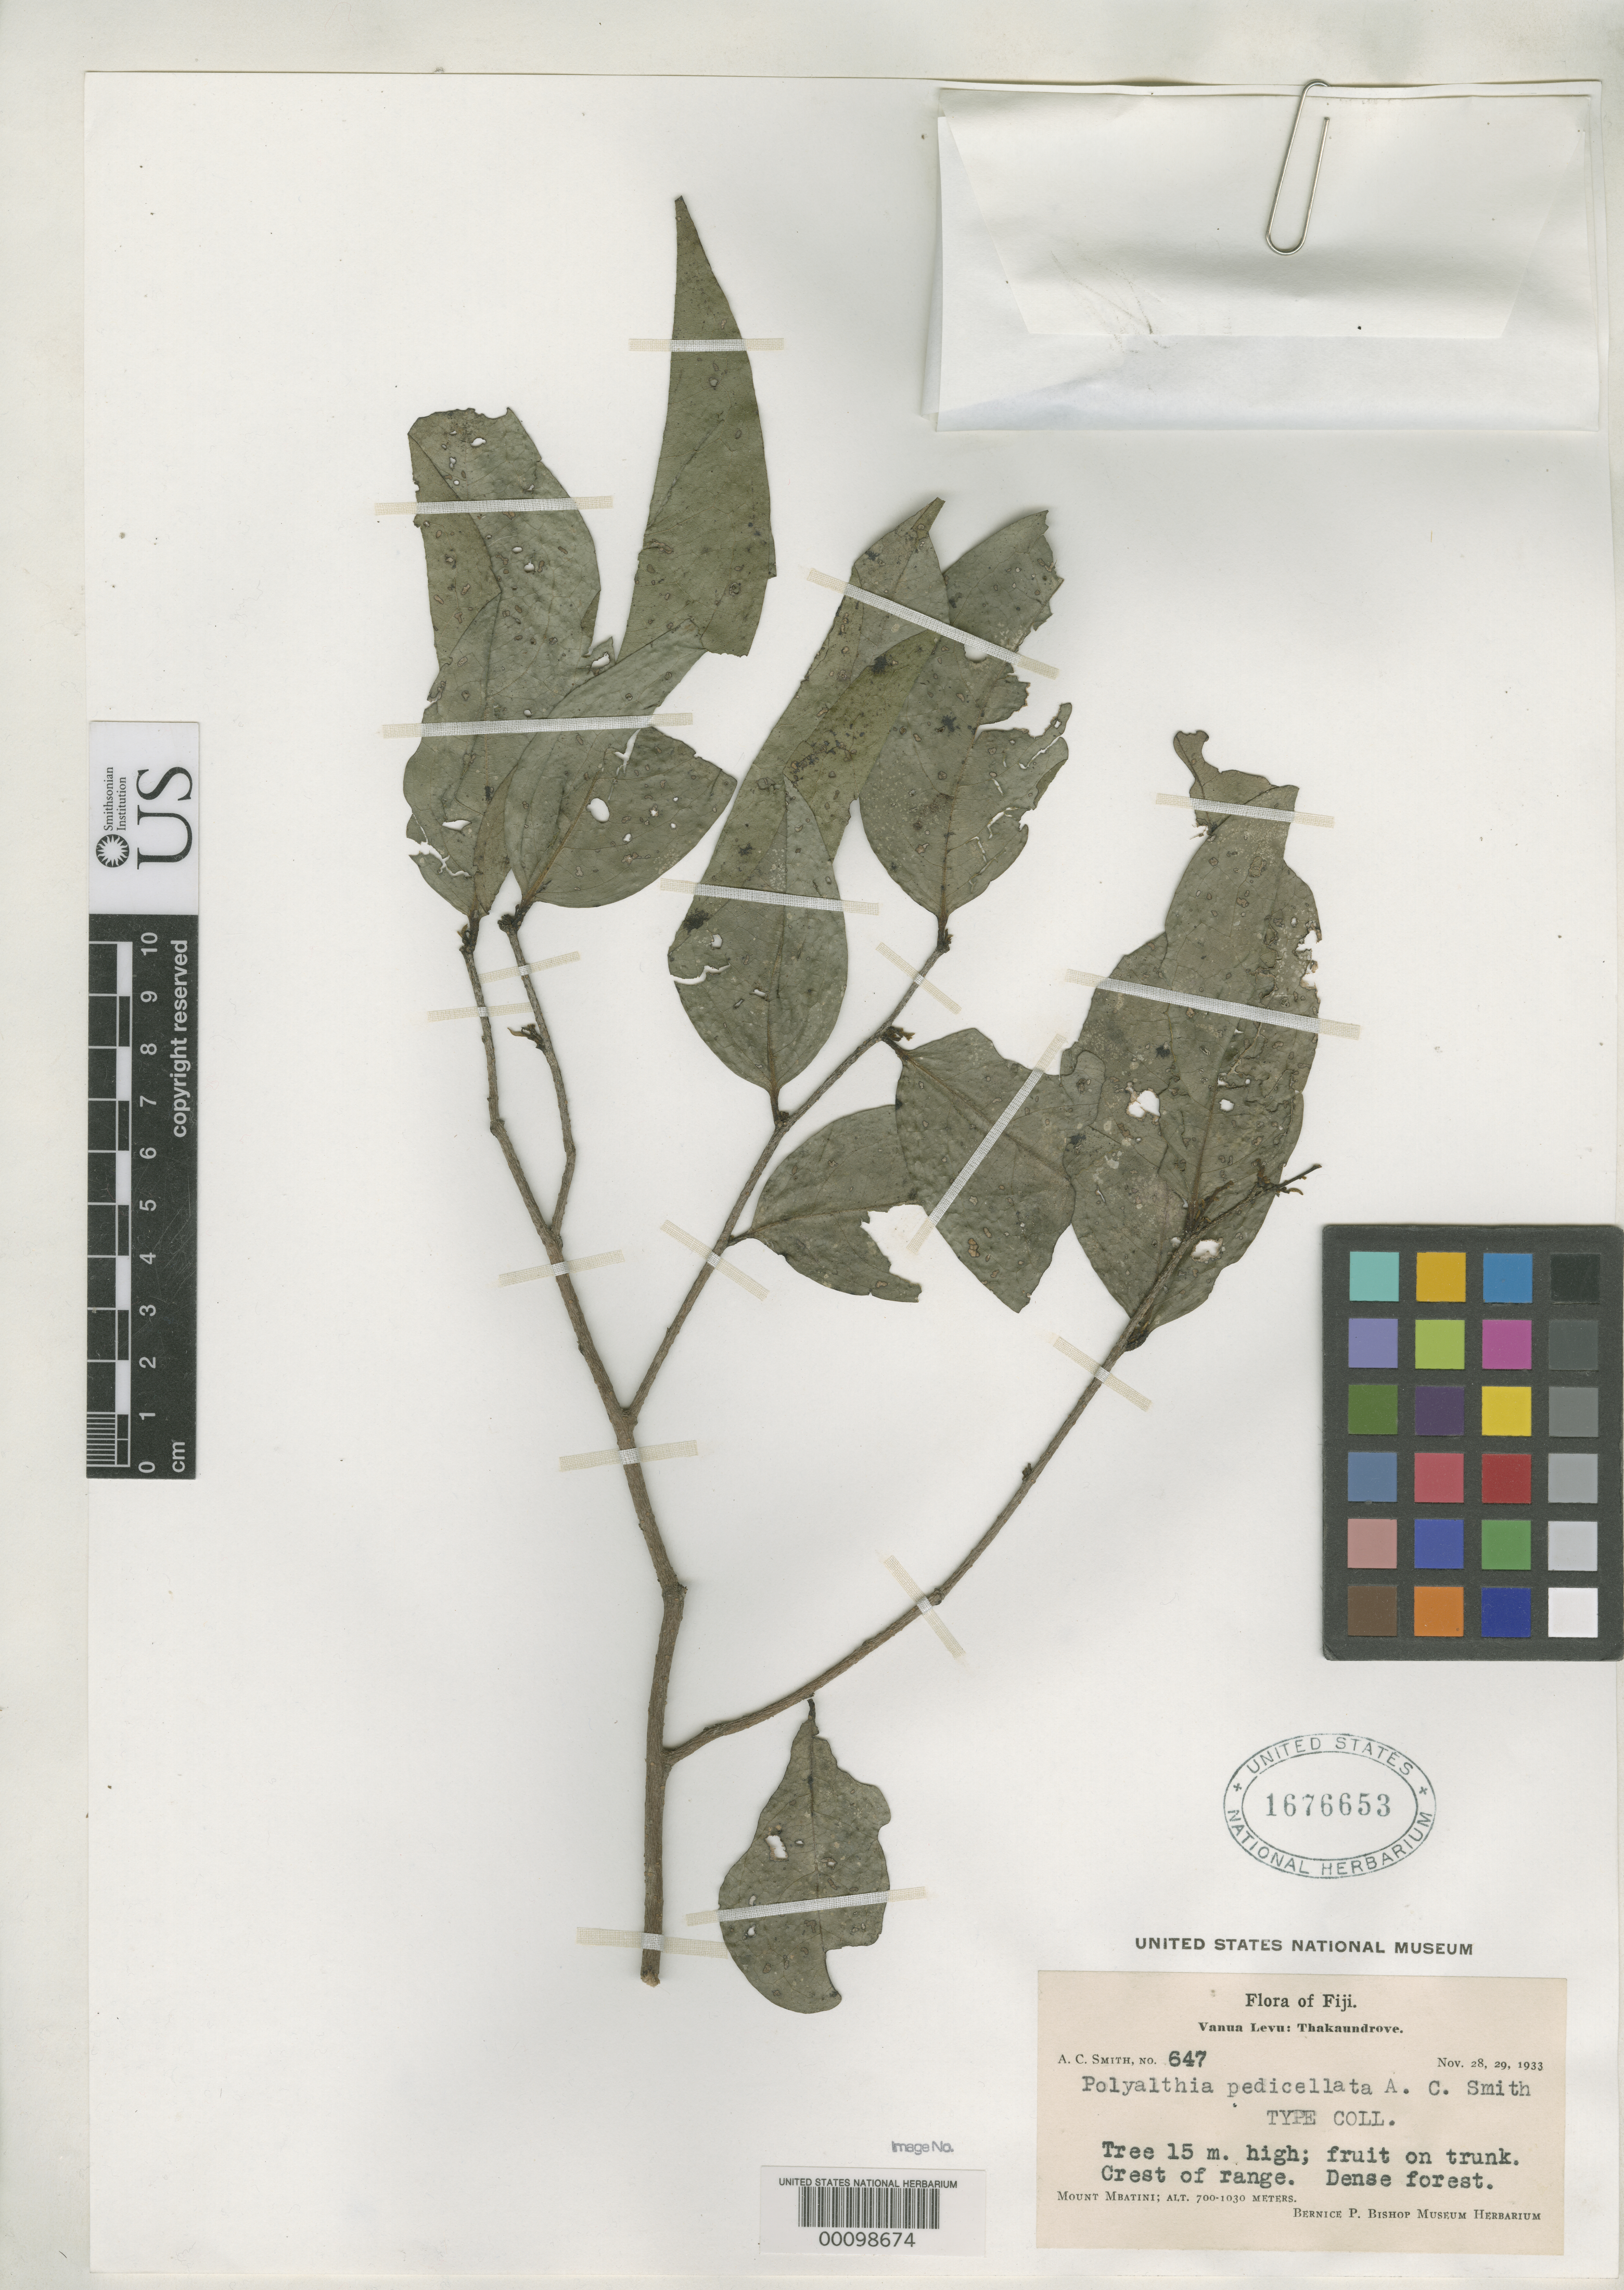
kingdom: Plantae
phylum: Tracheophyta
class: Magnoliopsida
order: Magnoliales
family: Annonaceae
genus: Polyalthia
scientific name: Polyalthia pedicellata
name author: A.C. Sm.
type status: Isotype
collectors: A. C. Smith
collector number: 647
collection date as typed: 28 Nov 1933 to 29 Nov 1933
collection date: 1933-11-28/1933-11-29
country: Fiji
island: Vanua Levu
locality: Thakaundrove, Mt. Mbatini. [Vanua Levu Group]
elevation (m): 700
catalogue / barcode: US 1676653